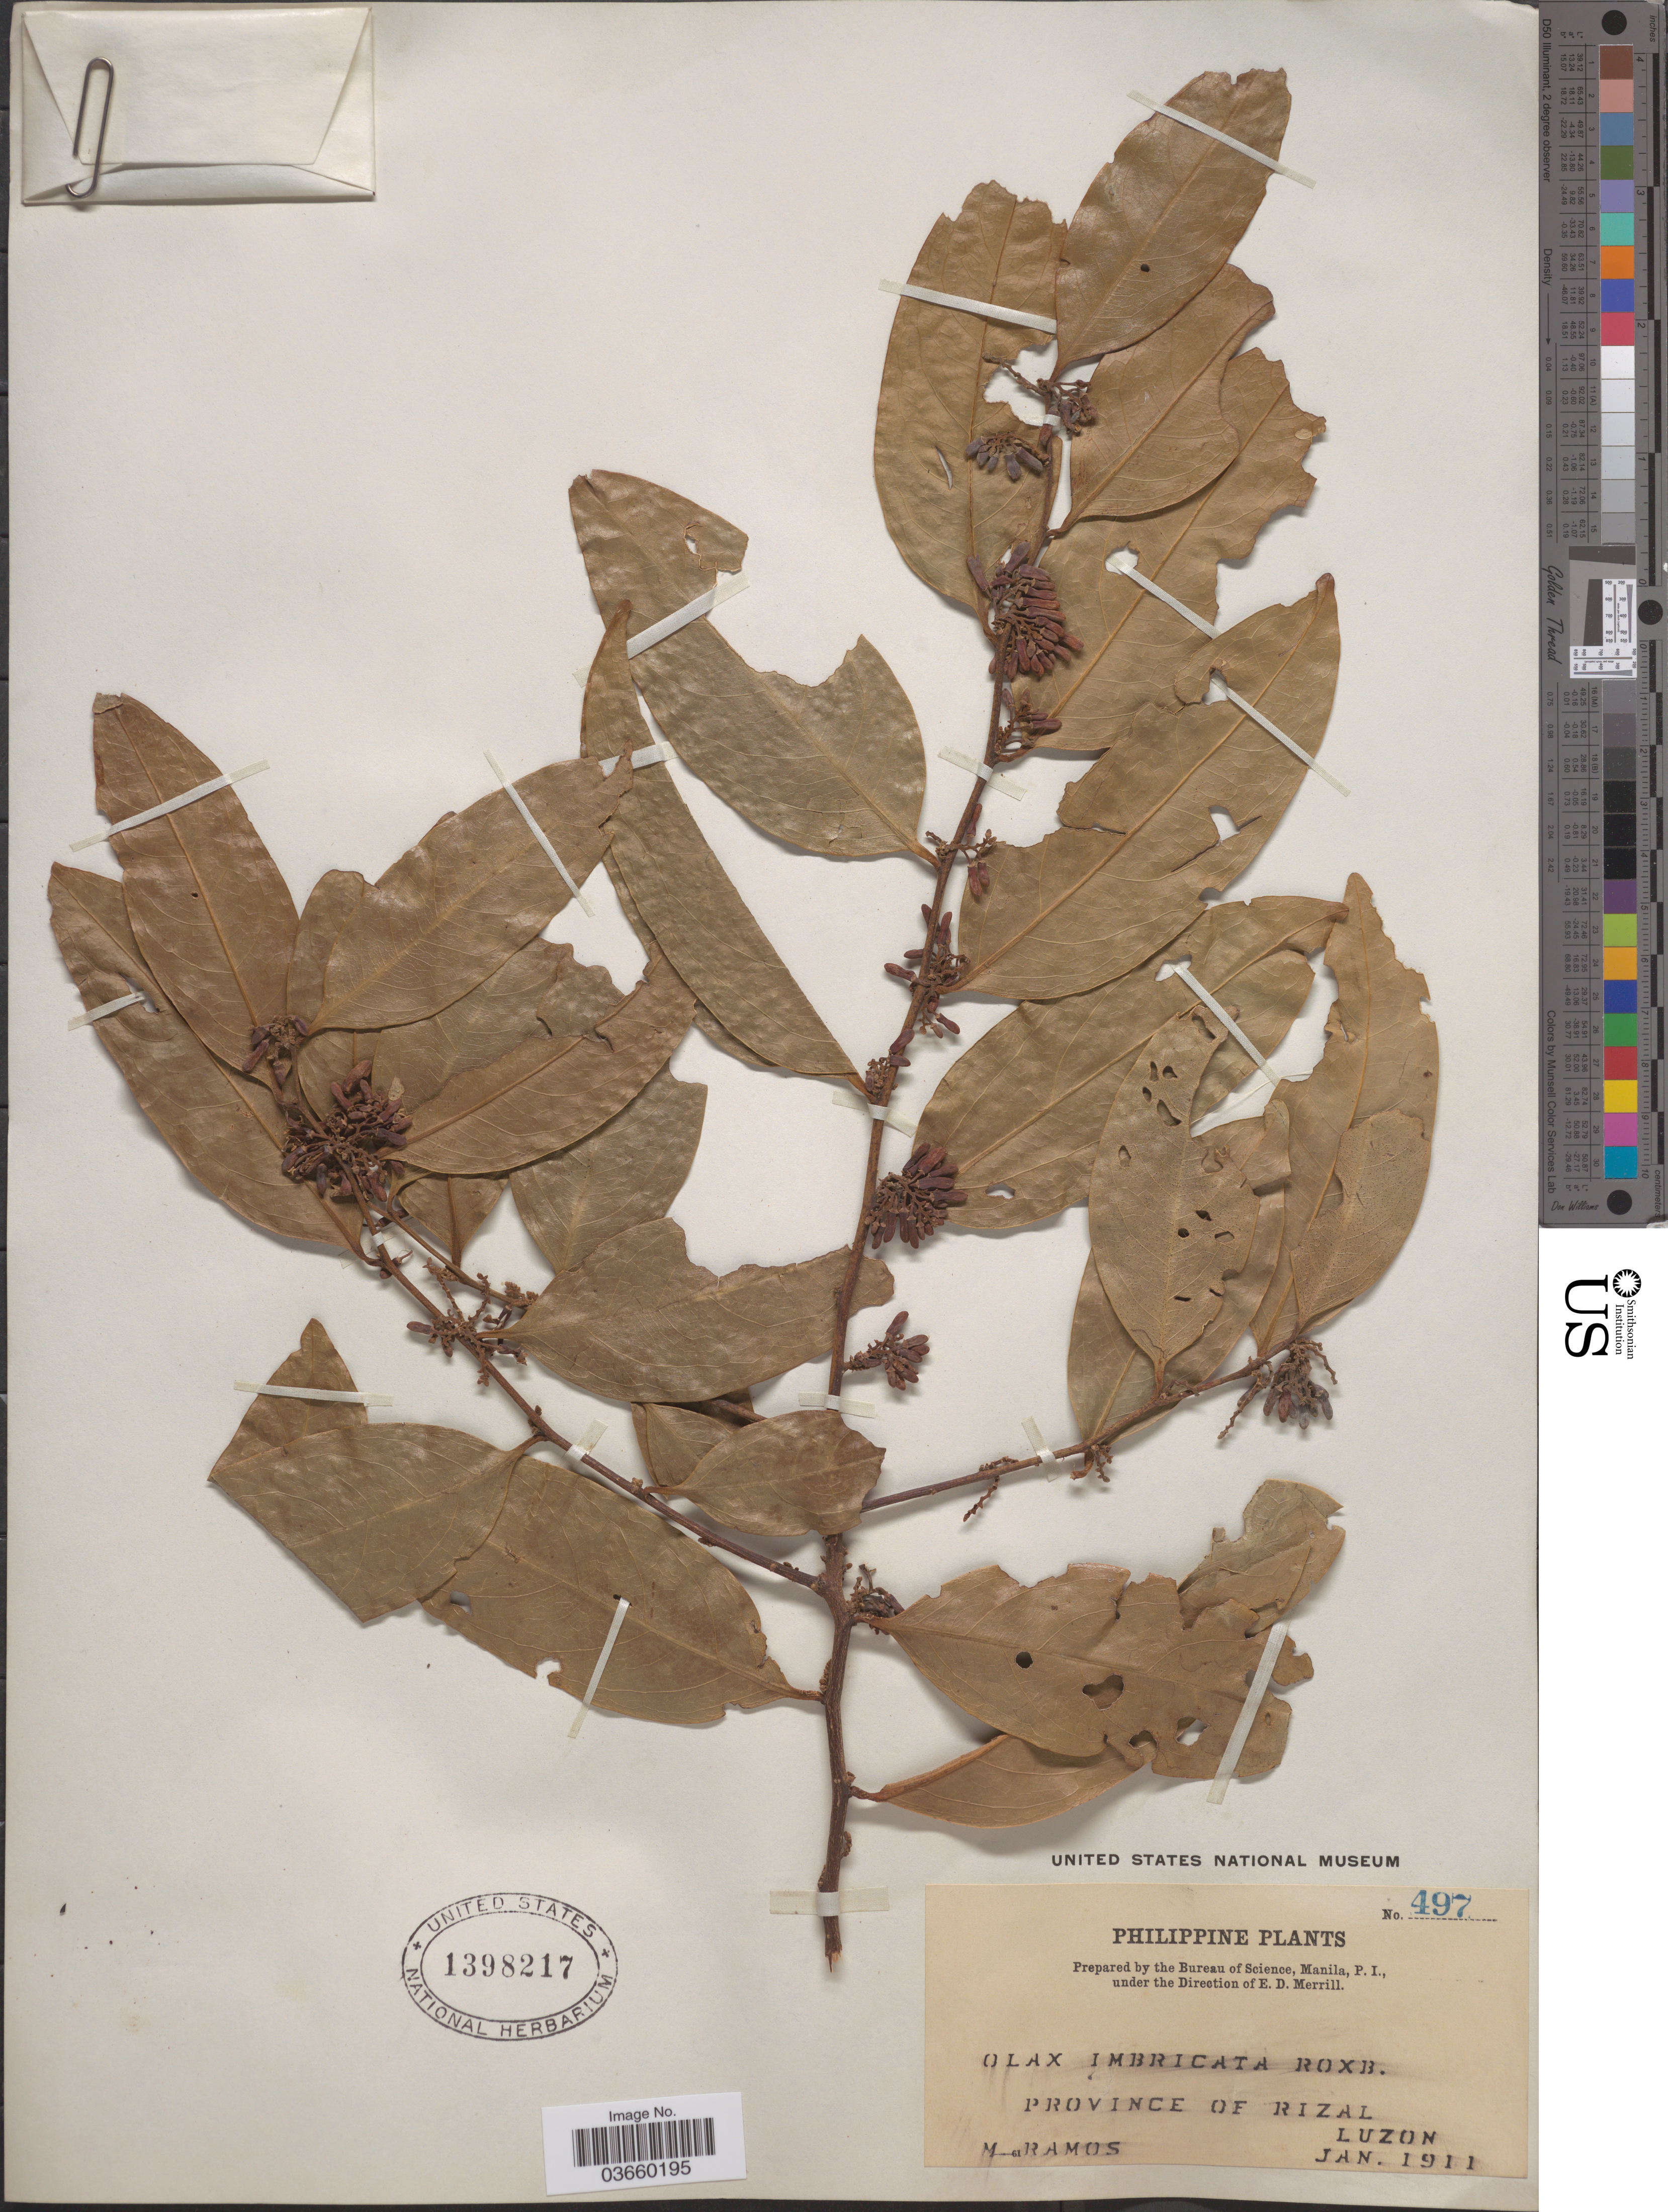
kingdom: Plantae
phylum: Tracheophyta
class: Magnoliopsida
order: Santalales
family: Olacaceae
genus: Olax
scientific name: Olax imbricata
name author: Roxb.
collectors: M. Ramos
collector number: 497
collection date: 1911-01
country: Philippines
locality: Province of Rizal, Luzon.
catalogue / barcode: US 1398217